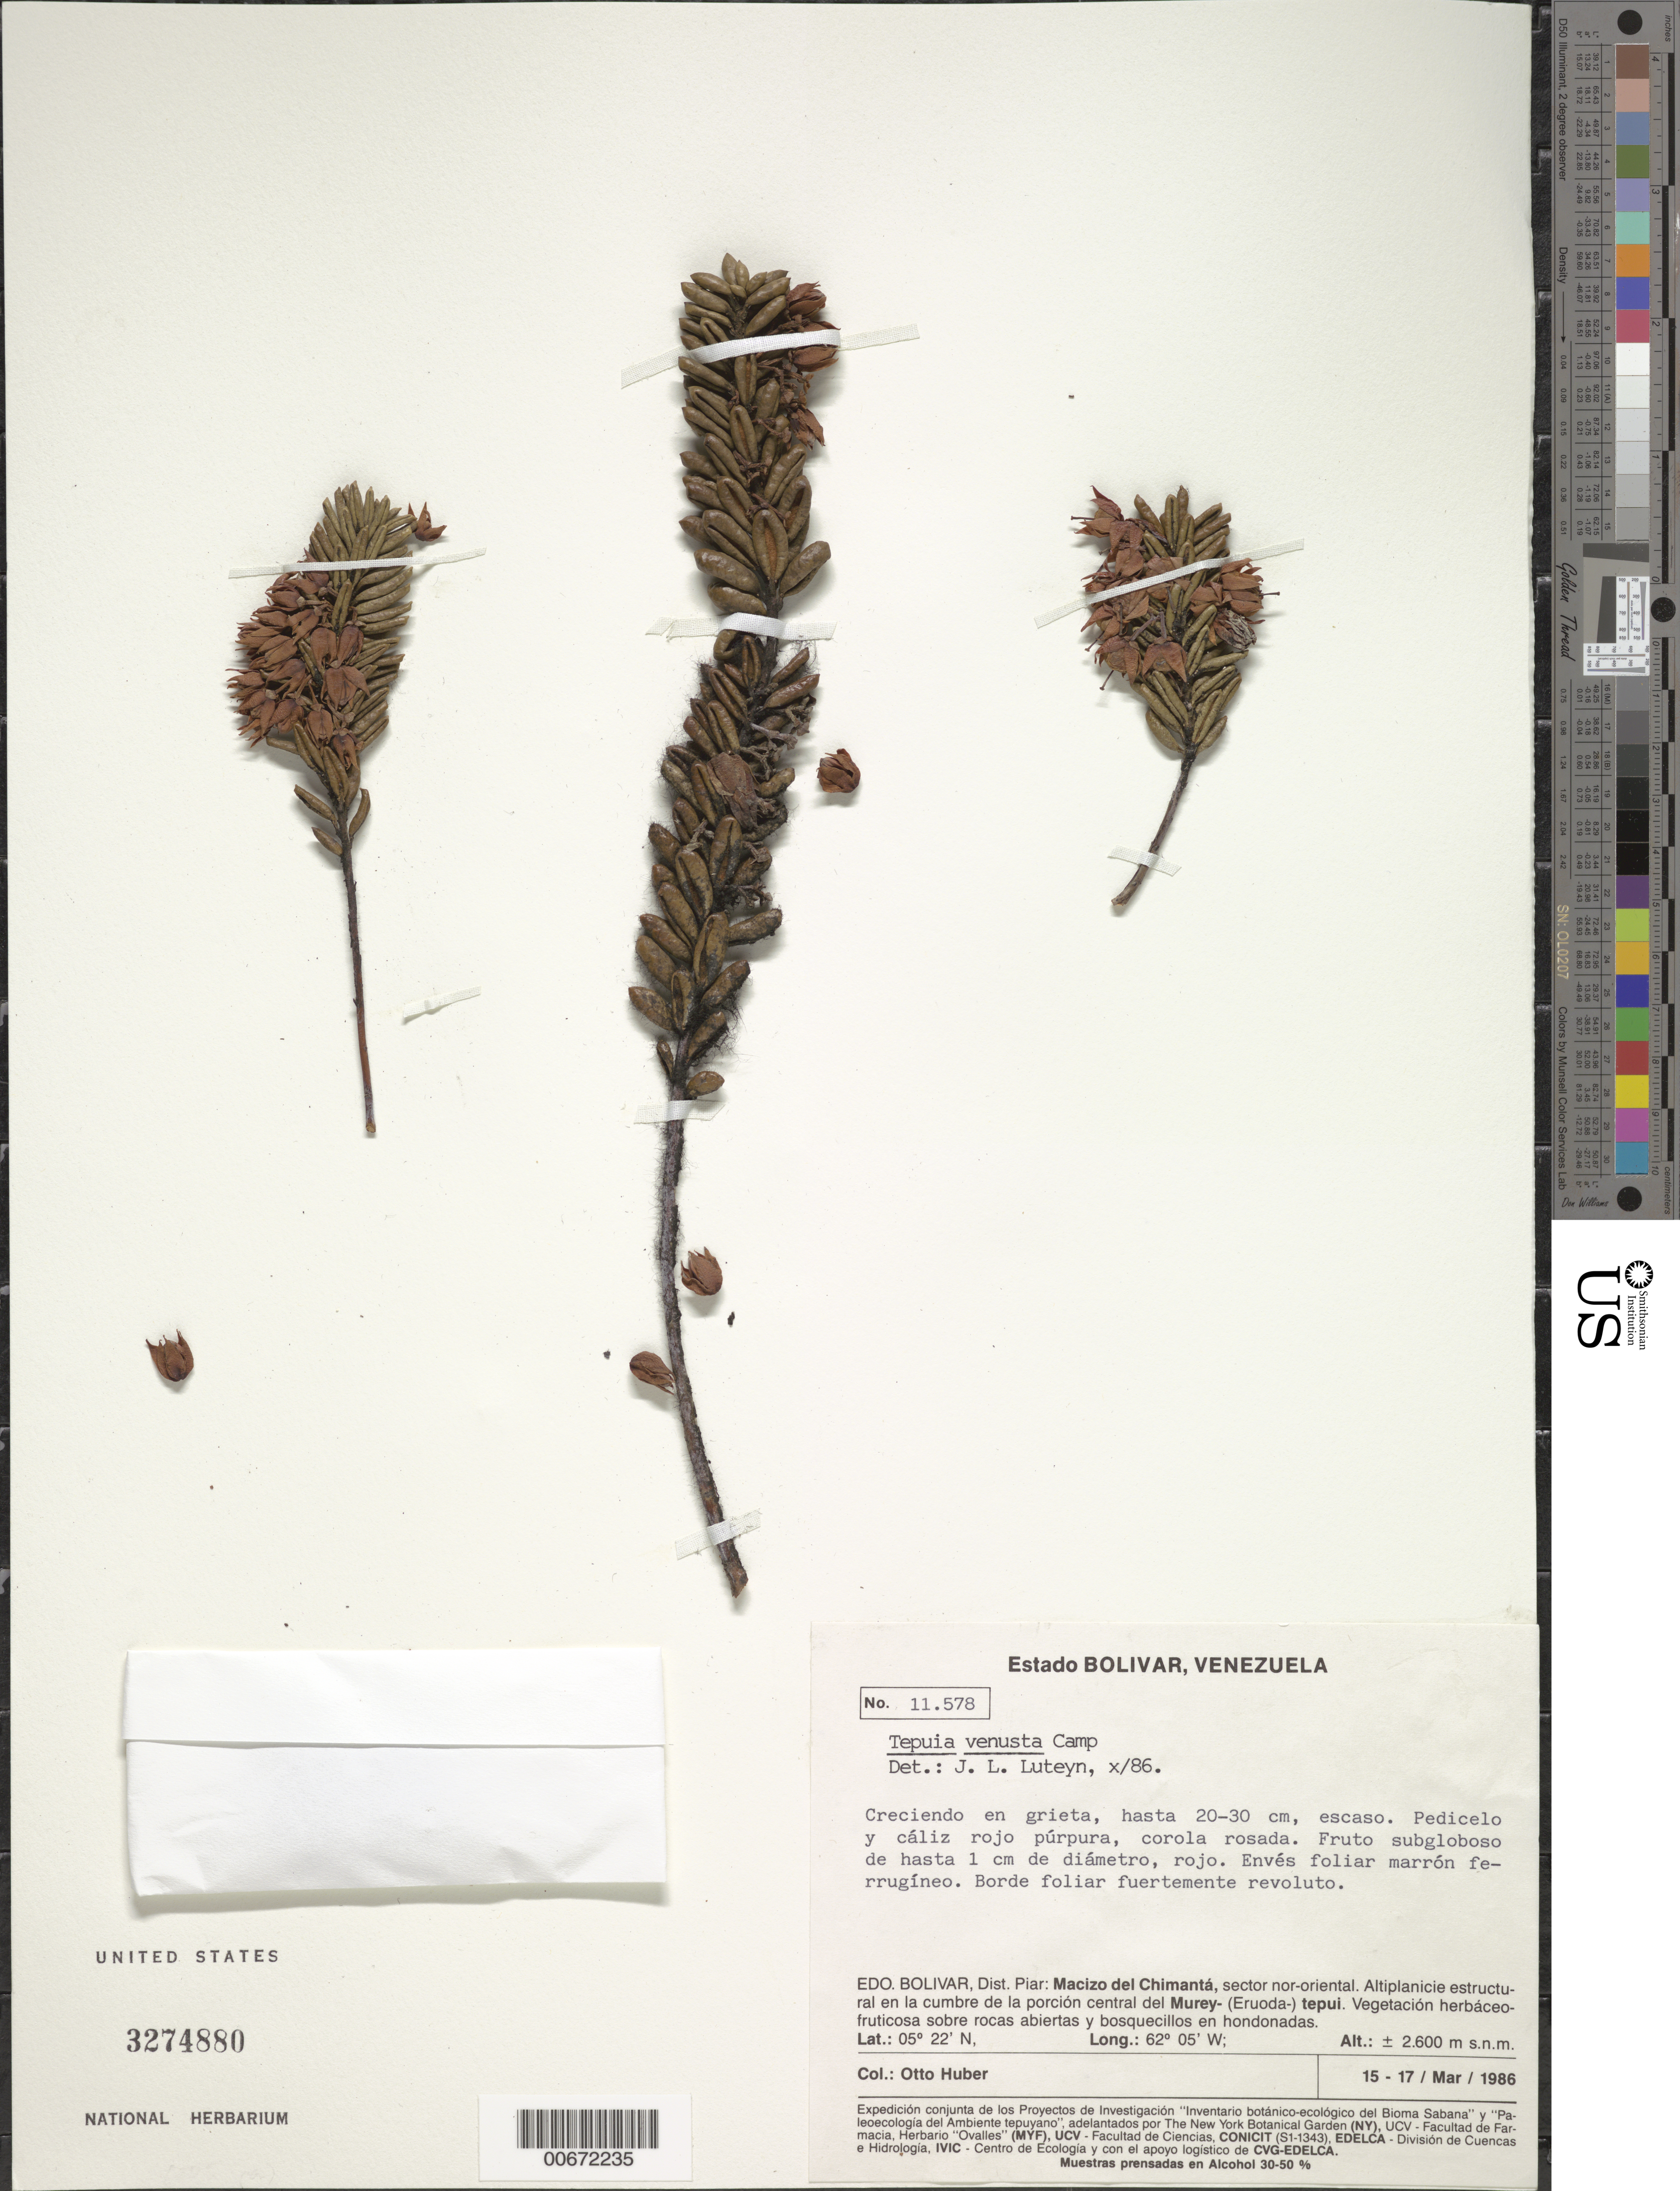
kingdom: Plantae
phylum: Tracheophyta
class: Magnoliopsida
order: Ericales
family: Ericaceae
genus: Tepuia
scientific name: Tepuia venusta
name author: Camp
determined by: Luteyn, J. L.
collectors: O. Huber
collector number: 11578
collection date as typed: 15-Mar-86 to 17-Mar-86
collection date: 1986-03-15/1986-03-17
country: Venezuela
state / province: Bolívar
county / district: Piar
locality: Macizo del Chimantá, sector nor-oriental, Murey-tepuí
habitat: Vegetación herbáceo-fruticosa sobre rocas abiertas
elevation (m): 2600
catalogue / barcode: US 3274880